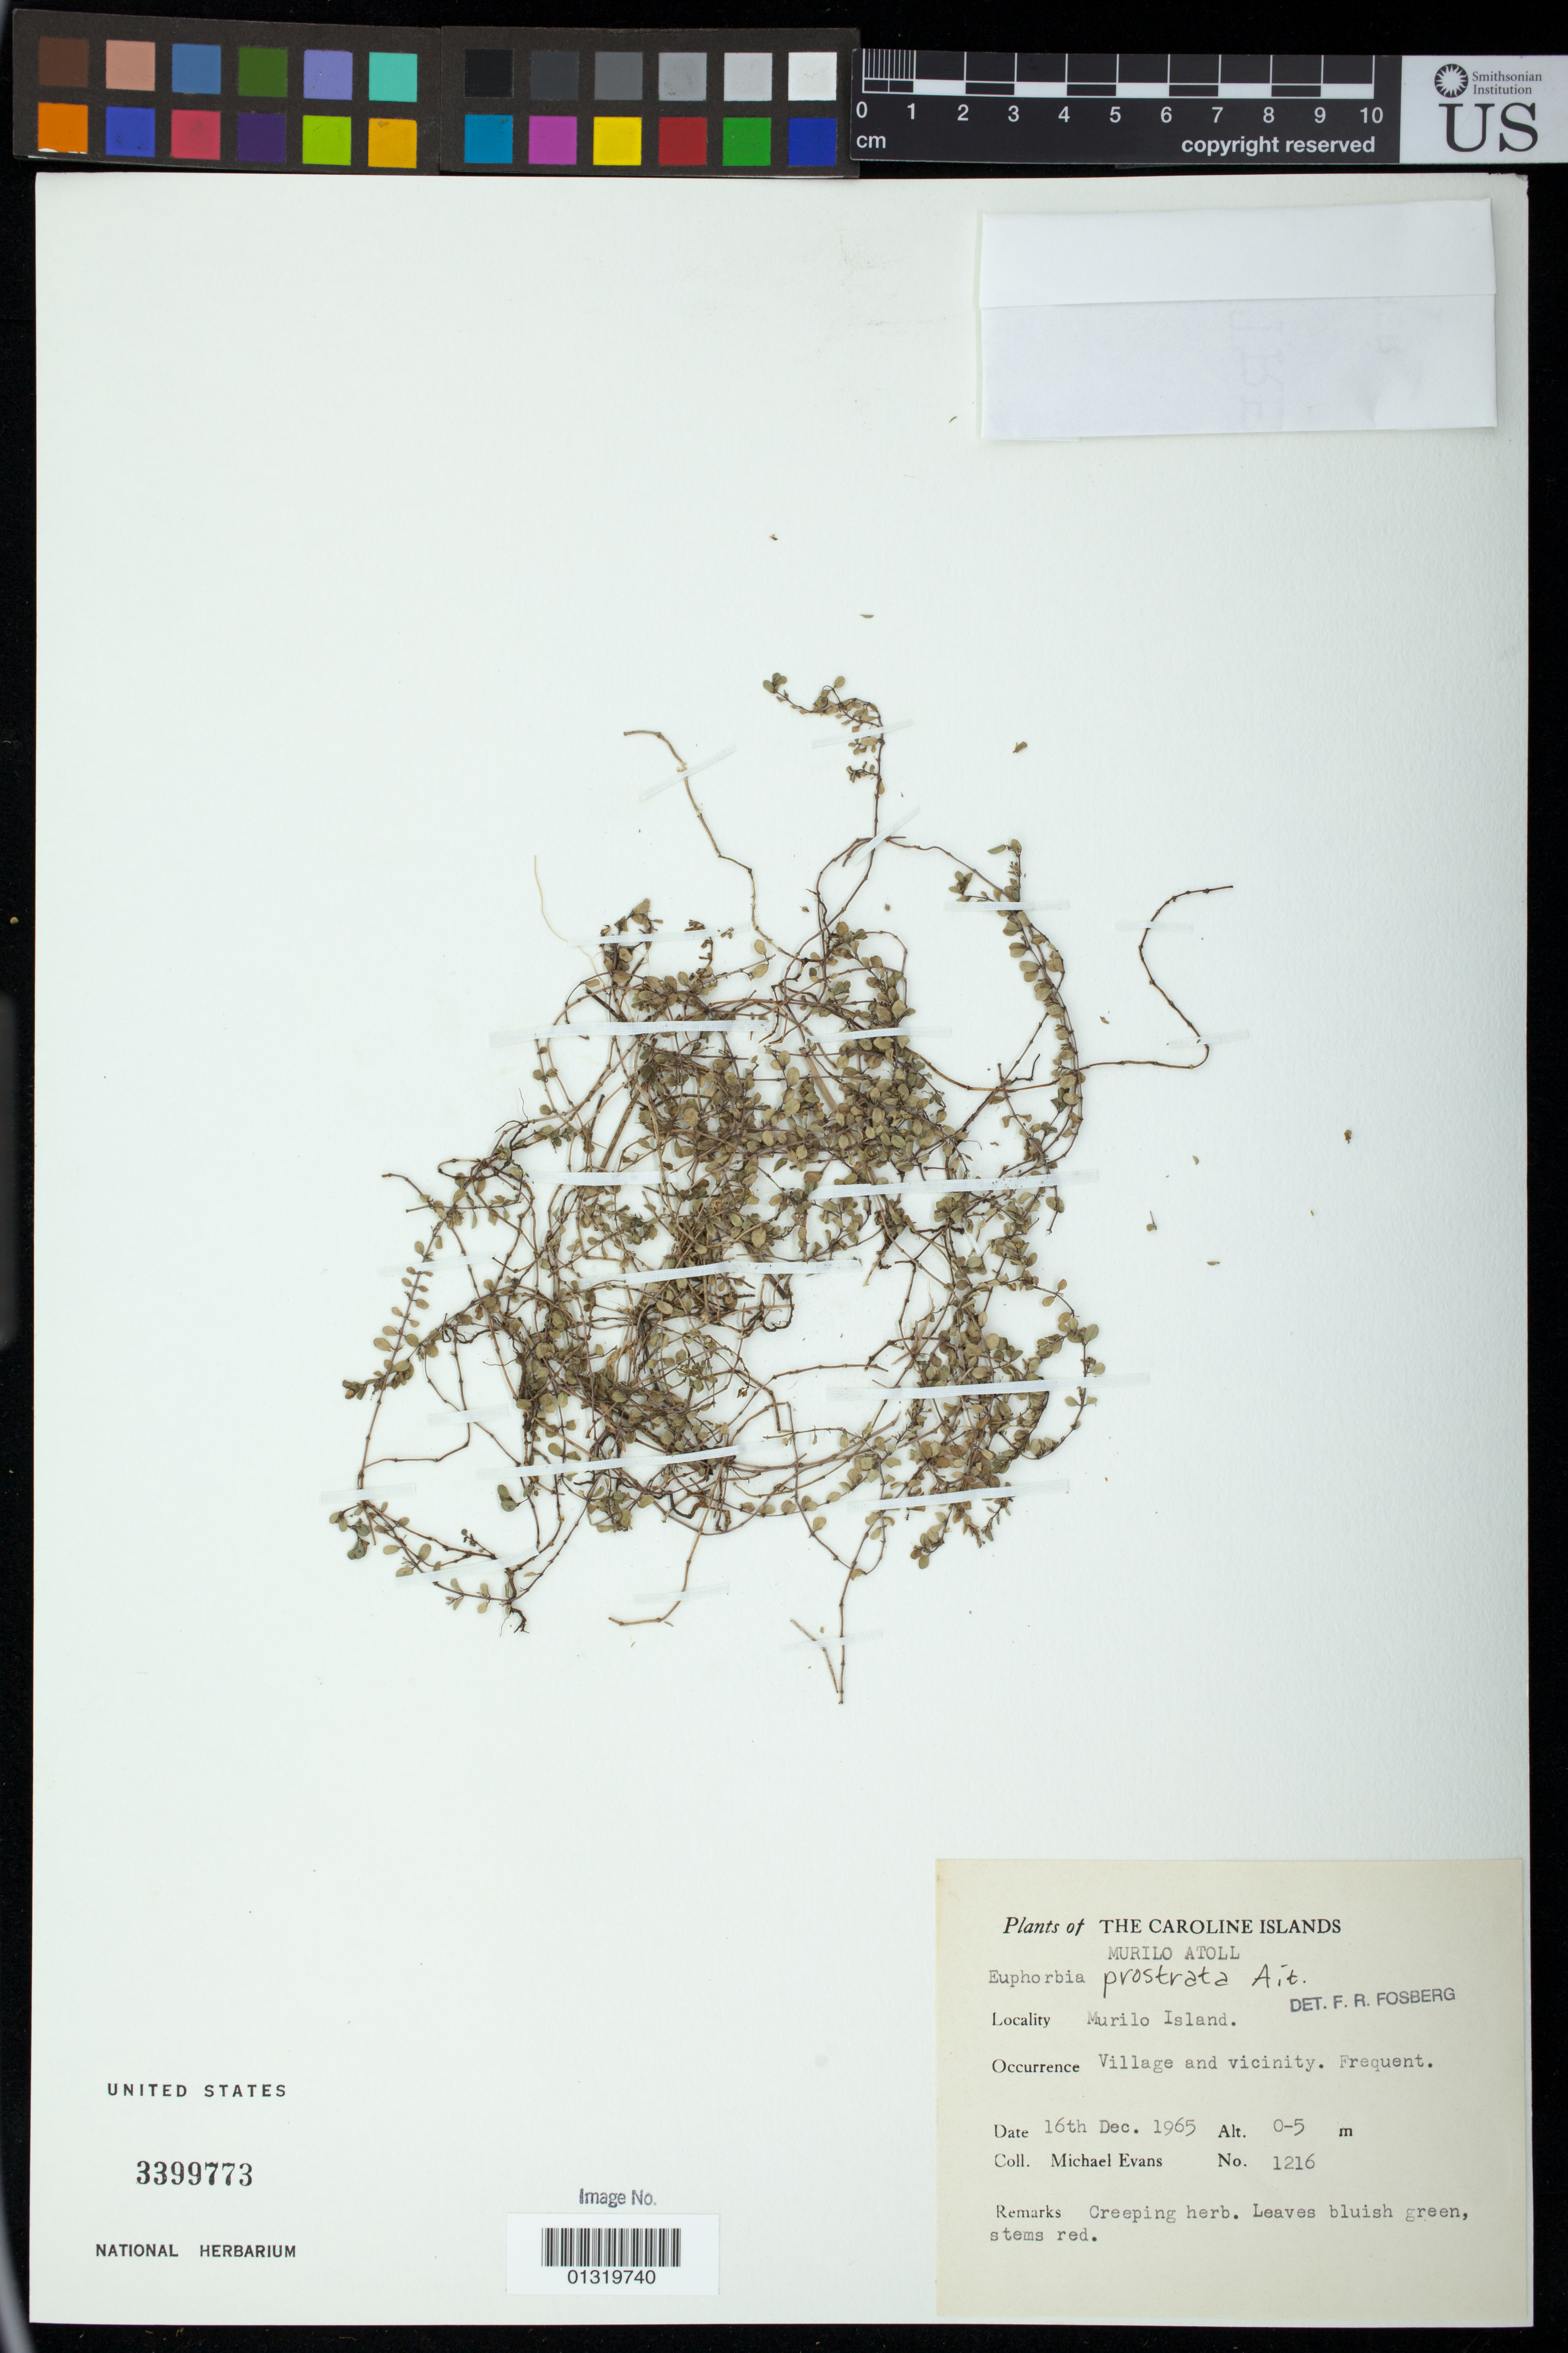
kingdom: Plantae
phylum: Tracheophyta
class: Magnoliopsida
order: Malpighiales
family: Euphorbiaceae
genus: Euphorbia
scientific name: Euphorbia prostrata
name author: Aiton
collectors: M. Evans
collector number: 1216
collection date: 1965-12-16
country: Micronesia, Federated States of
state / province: Truk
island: Murilo Atoll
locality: Murilo Atoll; Murilo Island.; Village and vicinity.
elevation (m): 0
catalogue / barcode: US 3399773